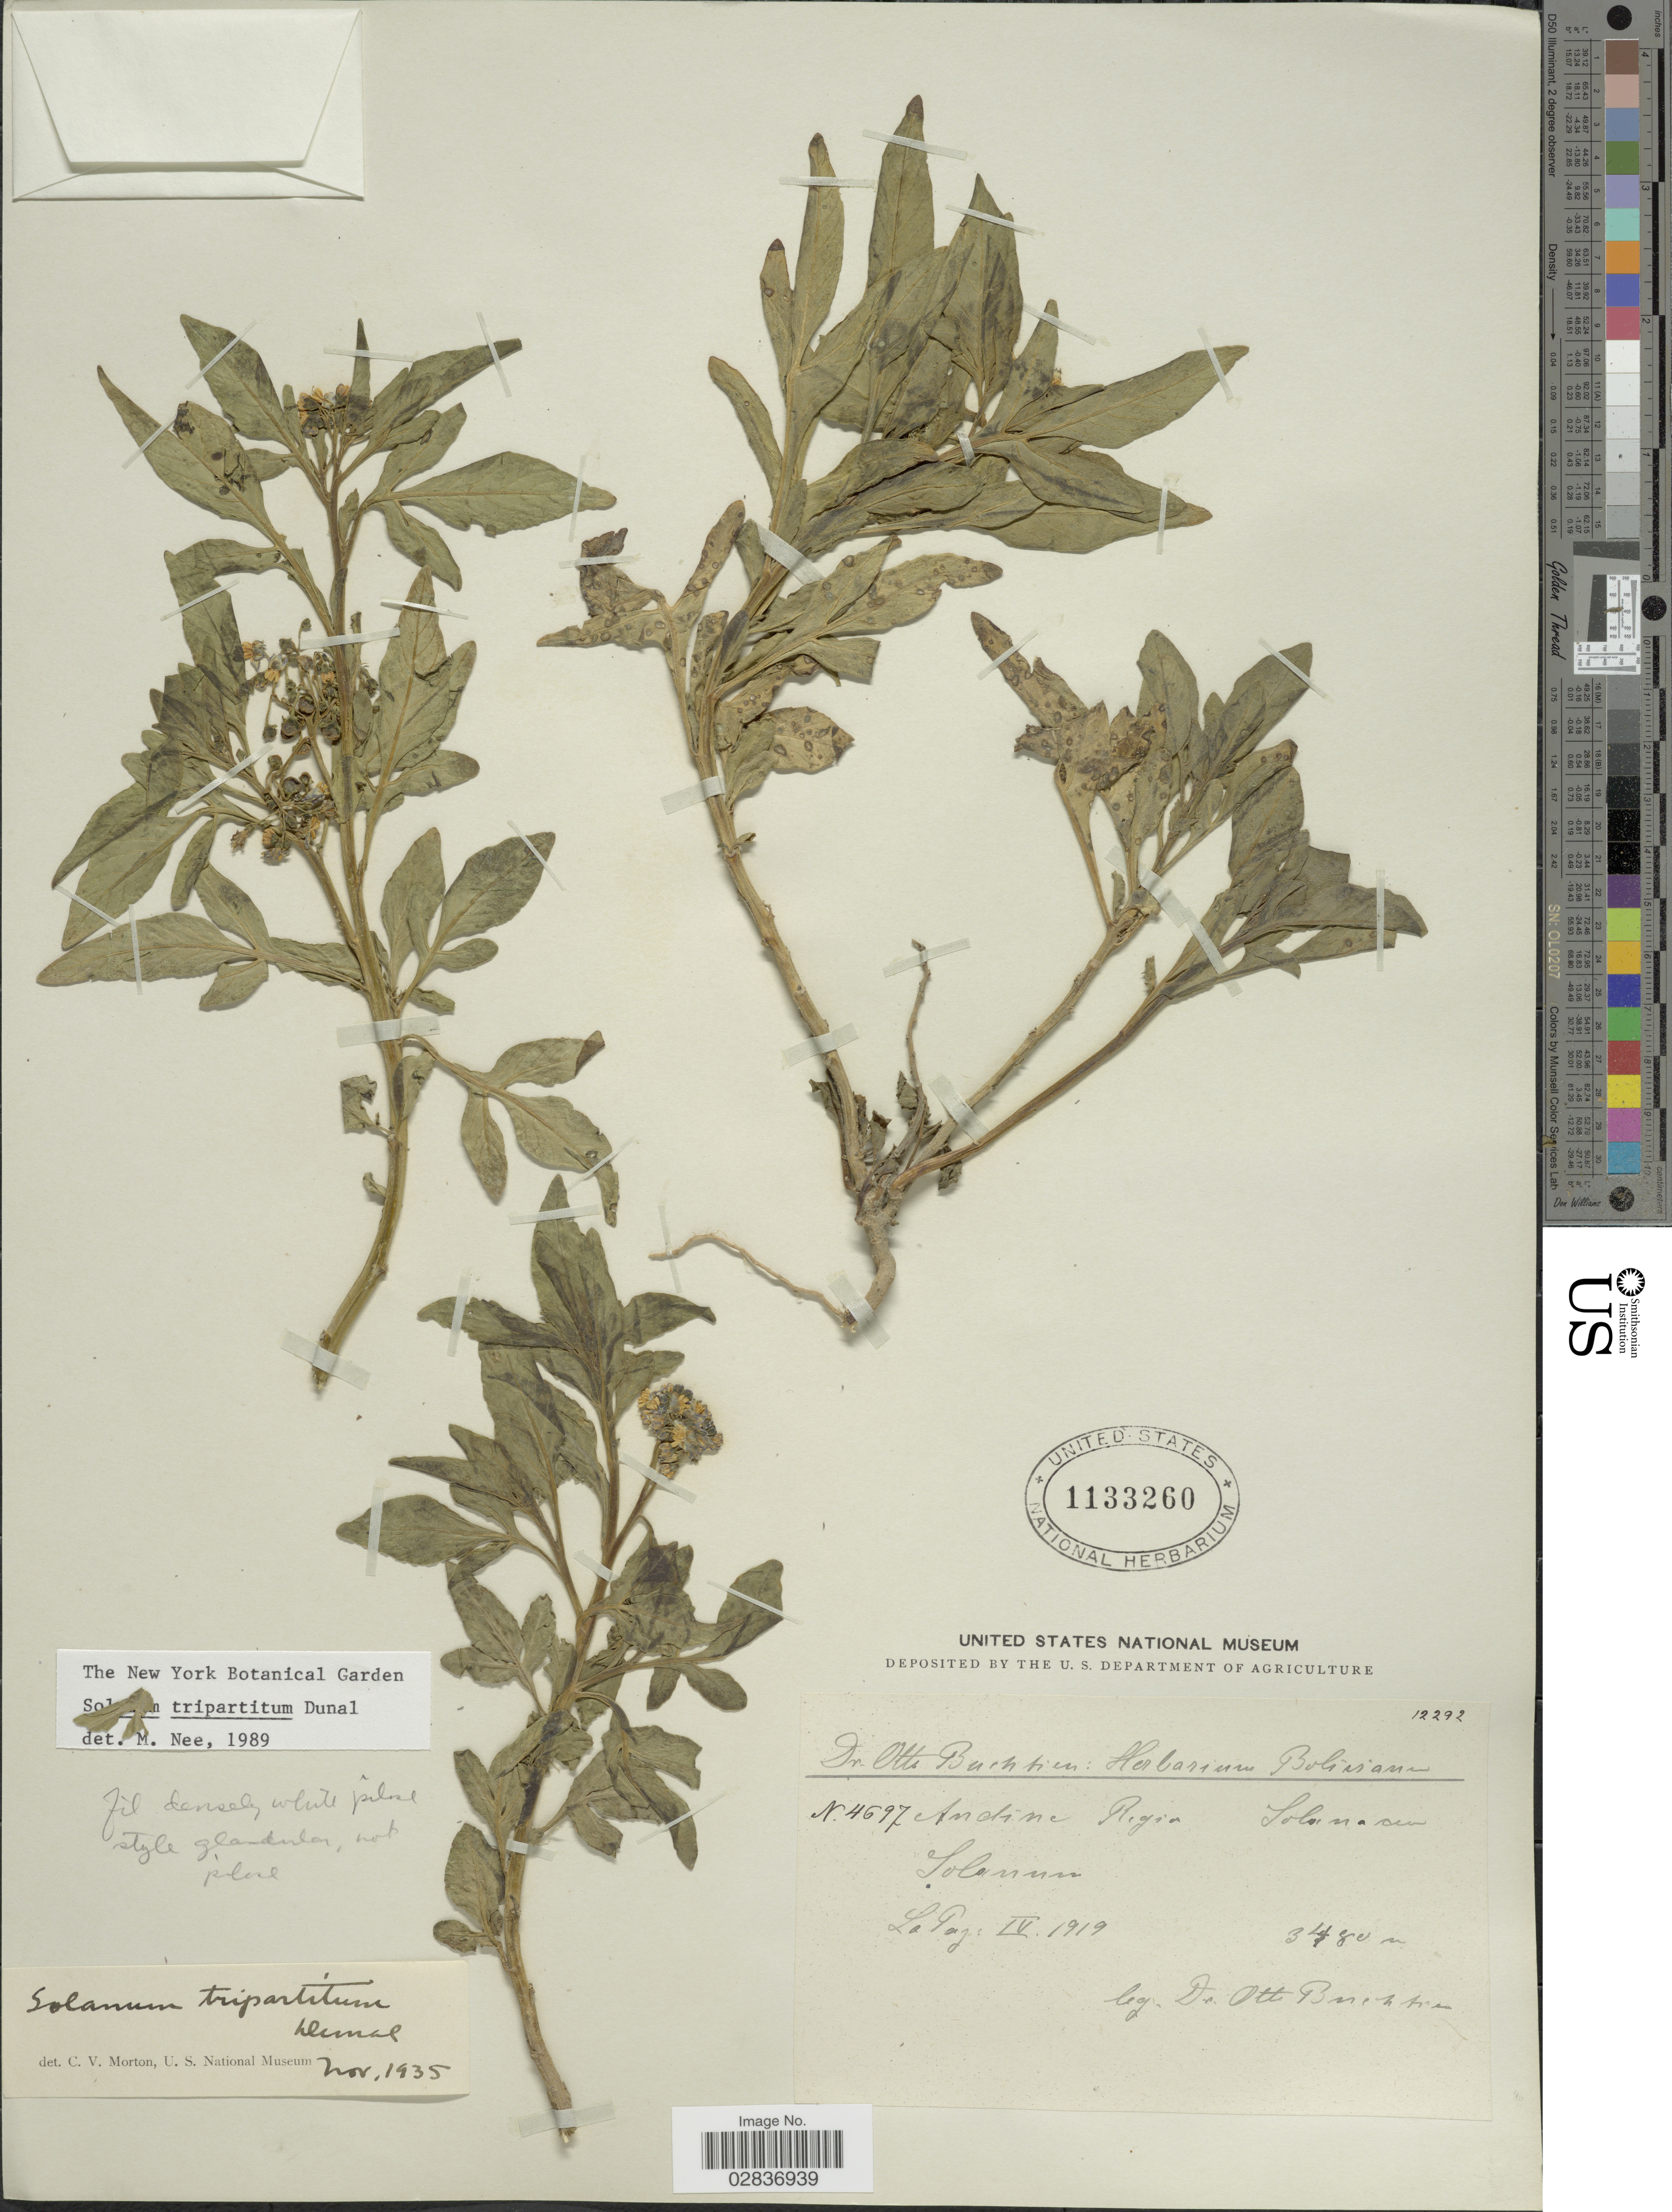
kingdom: Plantae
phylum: Tracheophyta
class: Magnoliopsida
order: Solanales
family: Solanaceae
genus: Solanum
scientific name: Solanum tripartitum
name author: Dunal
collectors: O. Buchtien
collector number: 4697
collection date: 1919-04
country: Bolivia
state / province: La Paz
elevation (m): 3480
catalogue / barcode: US 1133260